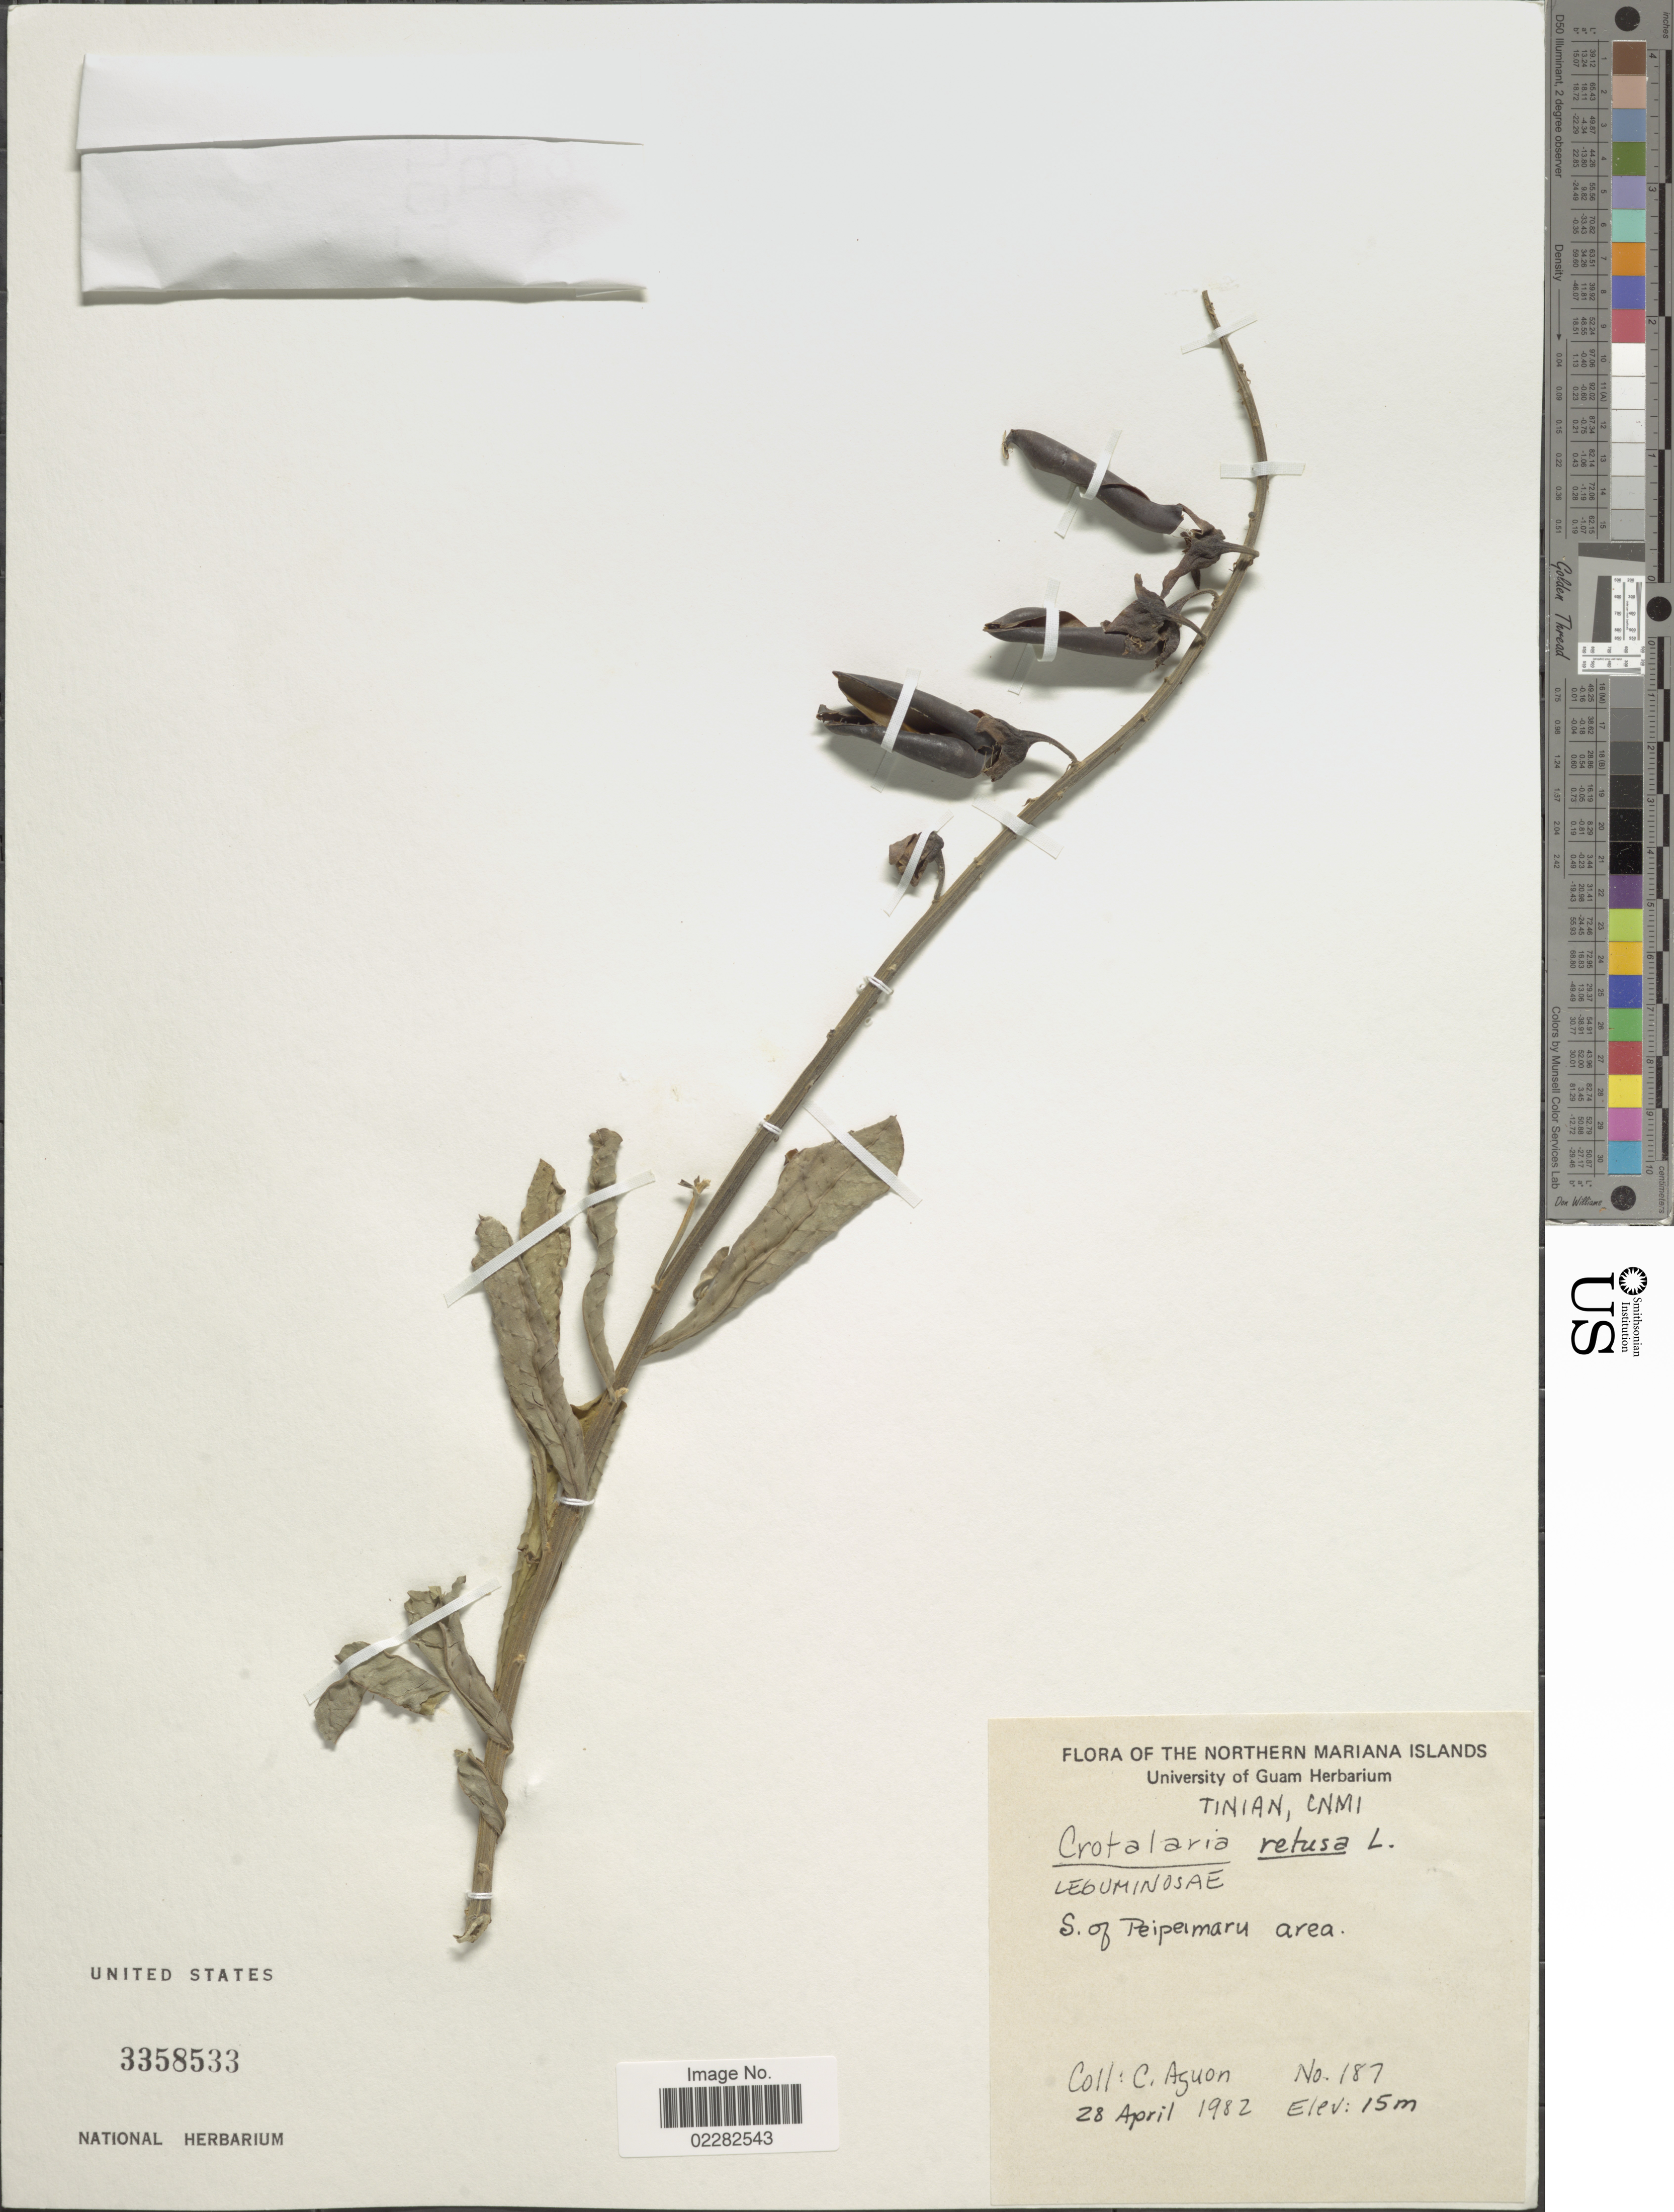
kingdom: Plantae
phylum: Tracheophyta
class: Magnoliopsida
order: Fabales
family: Fabaceae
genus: Crotalaria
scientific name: Crotalaria retusa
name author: L.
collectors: C. Aguon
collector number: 187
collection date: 1982-04-28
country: Northern Mariana Islands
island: Tinian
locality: Tinian, CNMI, S. of Peipeimaru area.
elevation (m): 15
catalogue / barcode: US 3358533